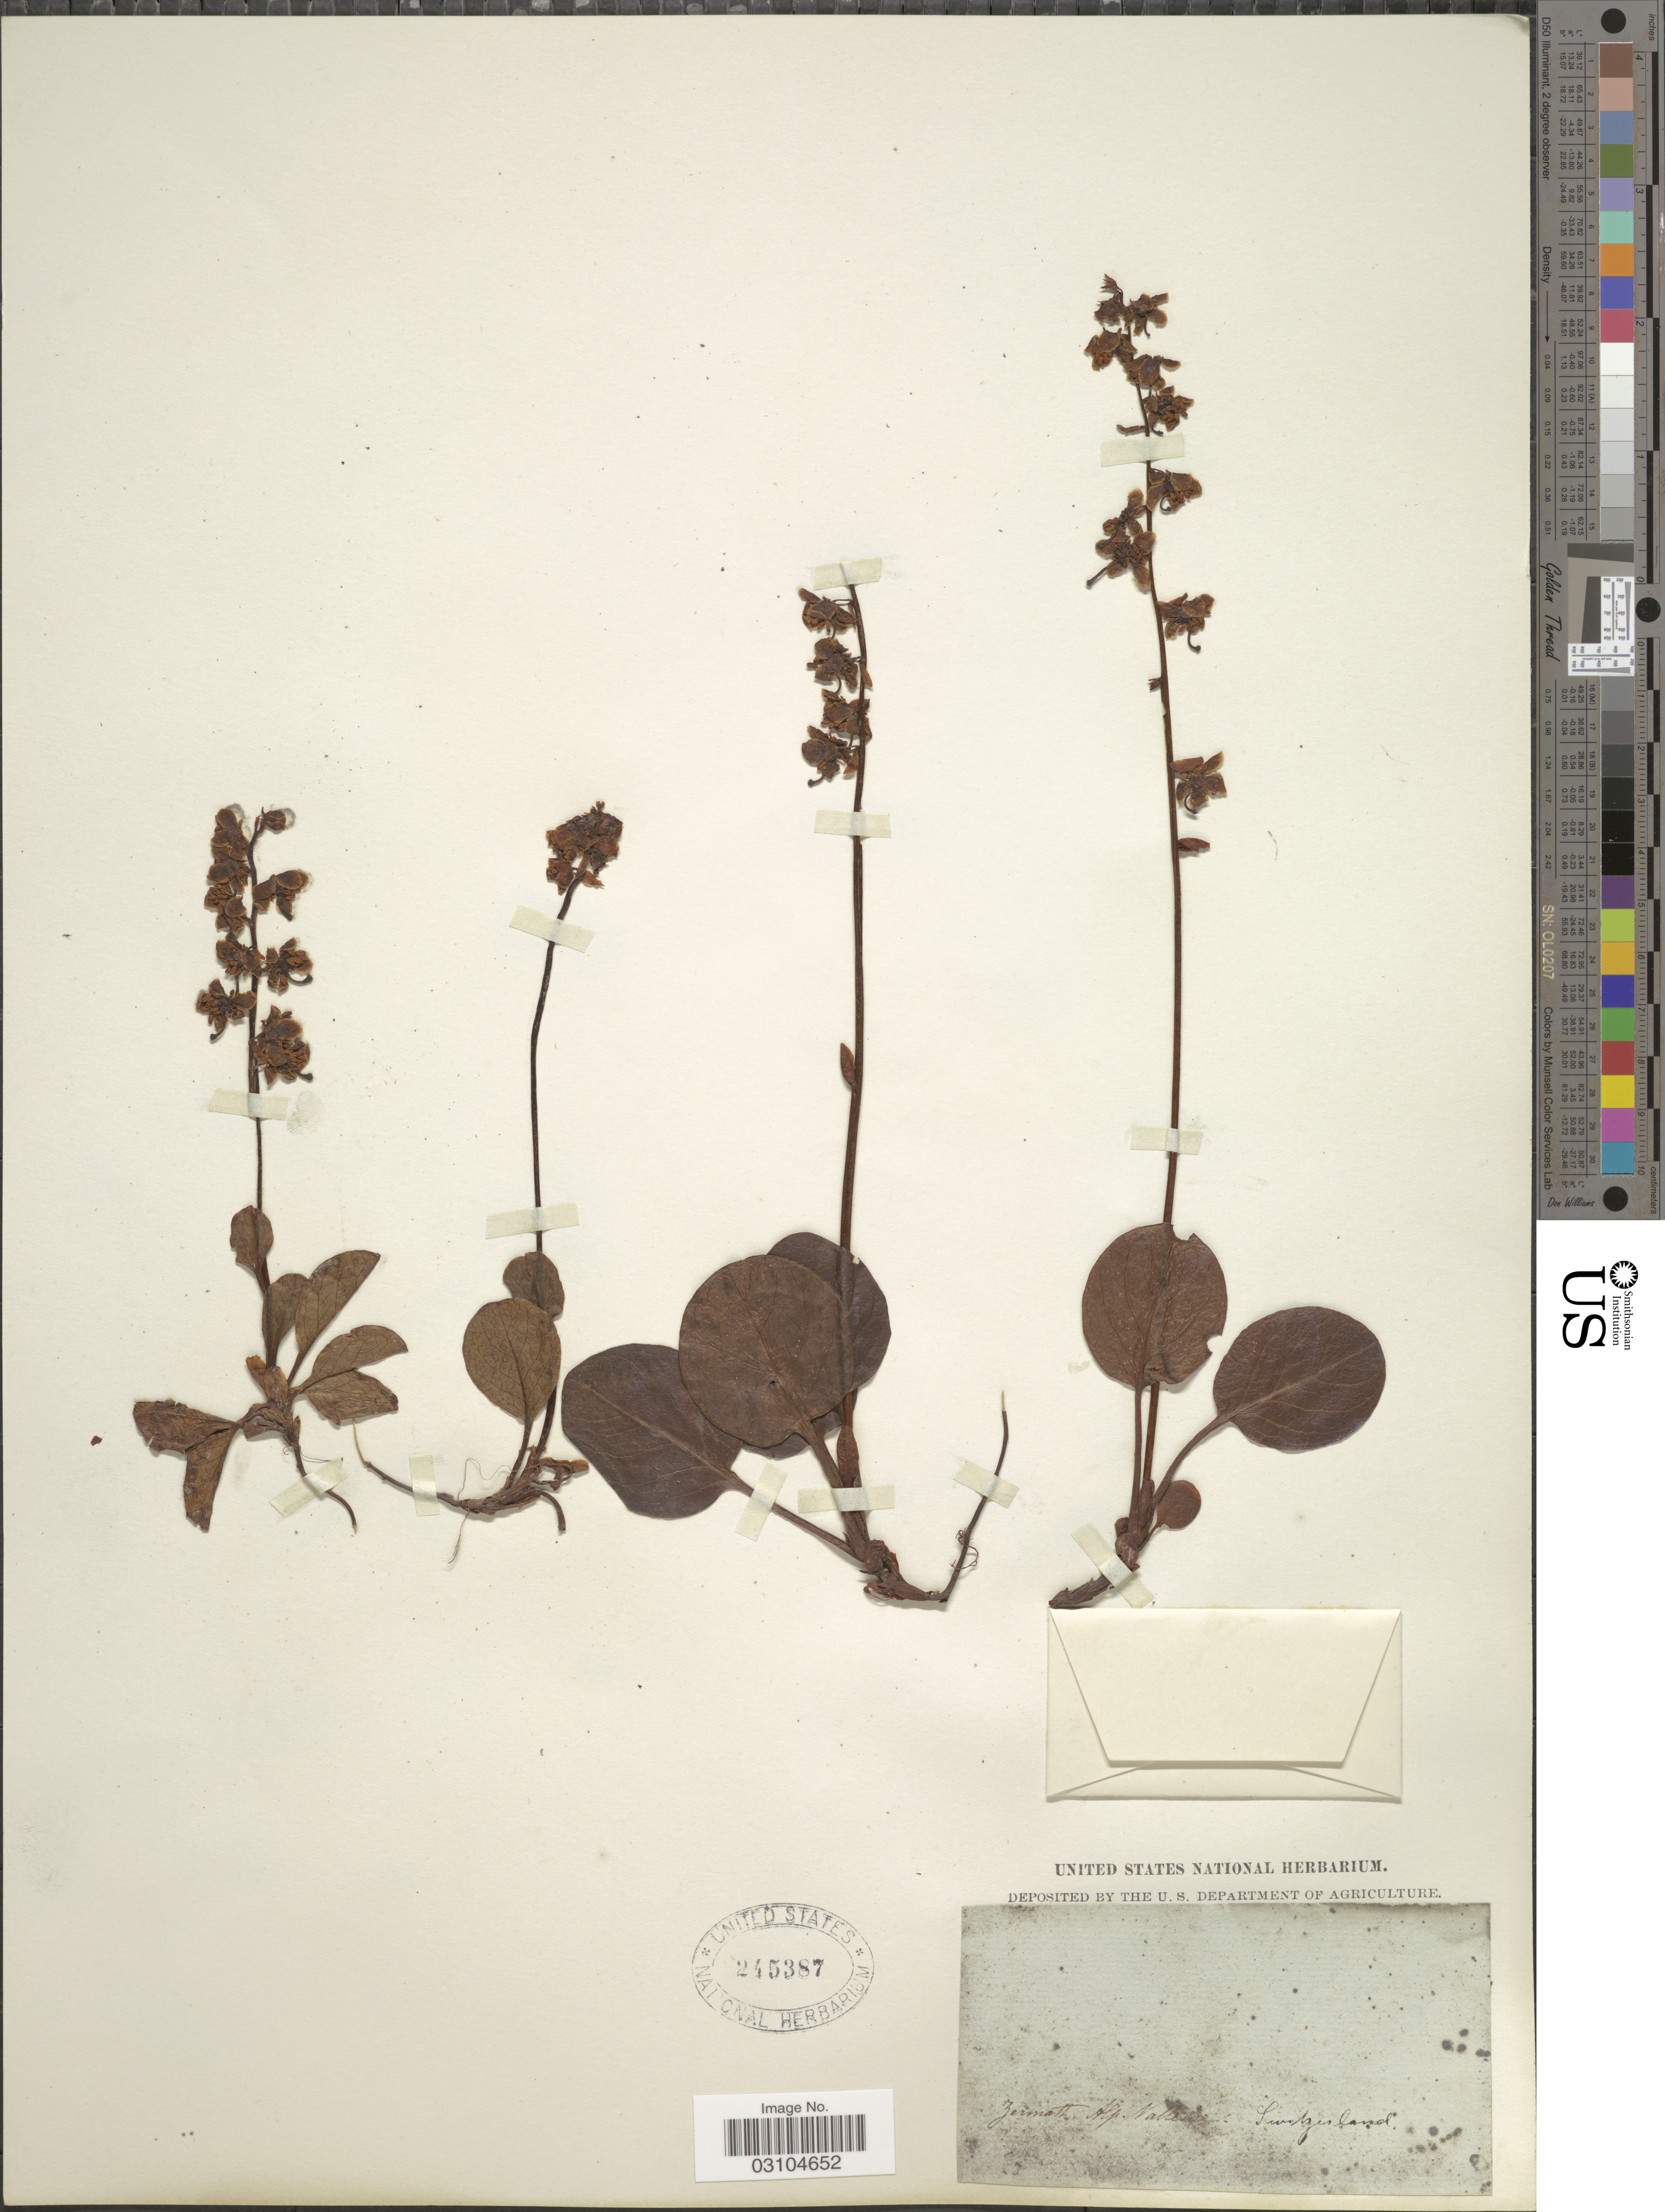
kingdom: Plantae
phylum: Tracheophyta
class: Magnoliopsida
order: Ericales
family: Ericaceae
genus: Pyrola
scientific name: Pyrola rotundifolia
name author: L.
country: Switzerland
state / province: Valais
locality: Zermatt. Alp. Vallesia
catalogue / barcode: US 215387